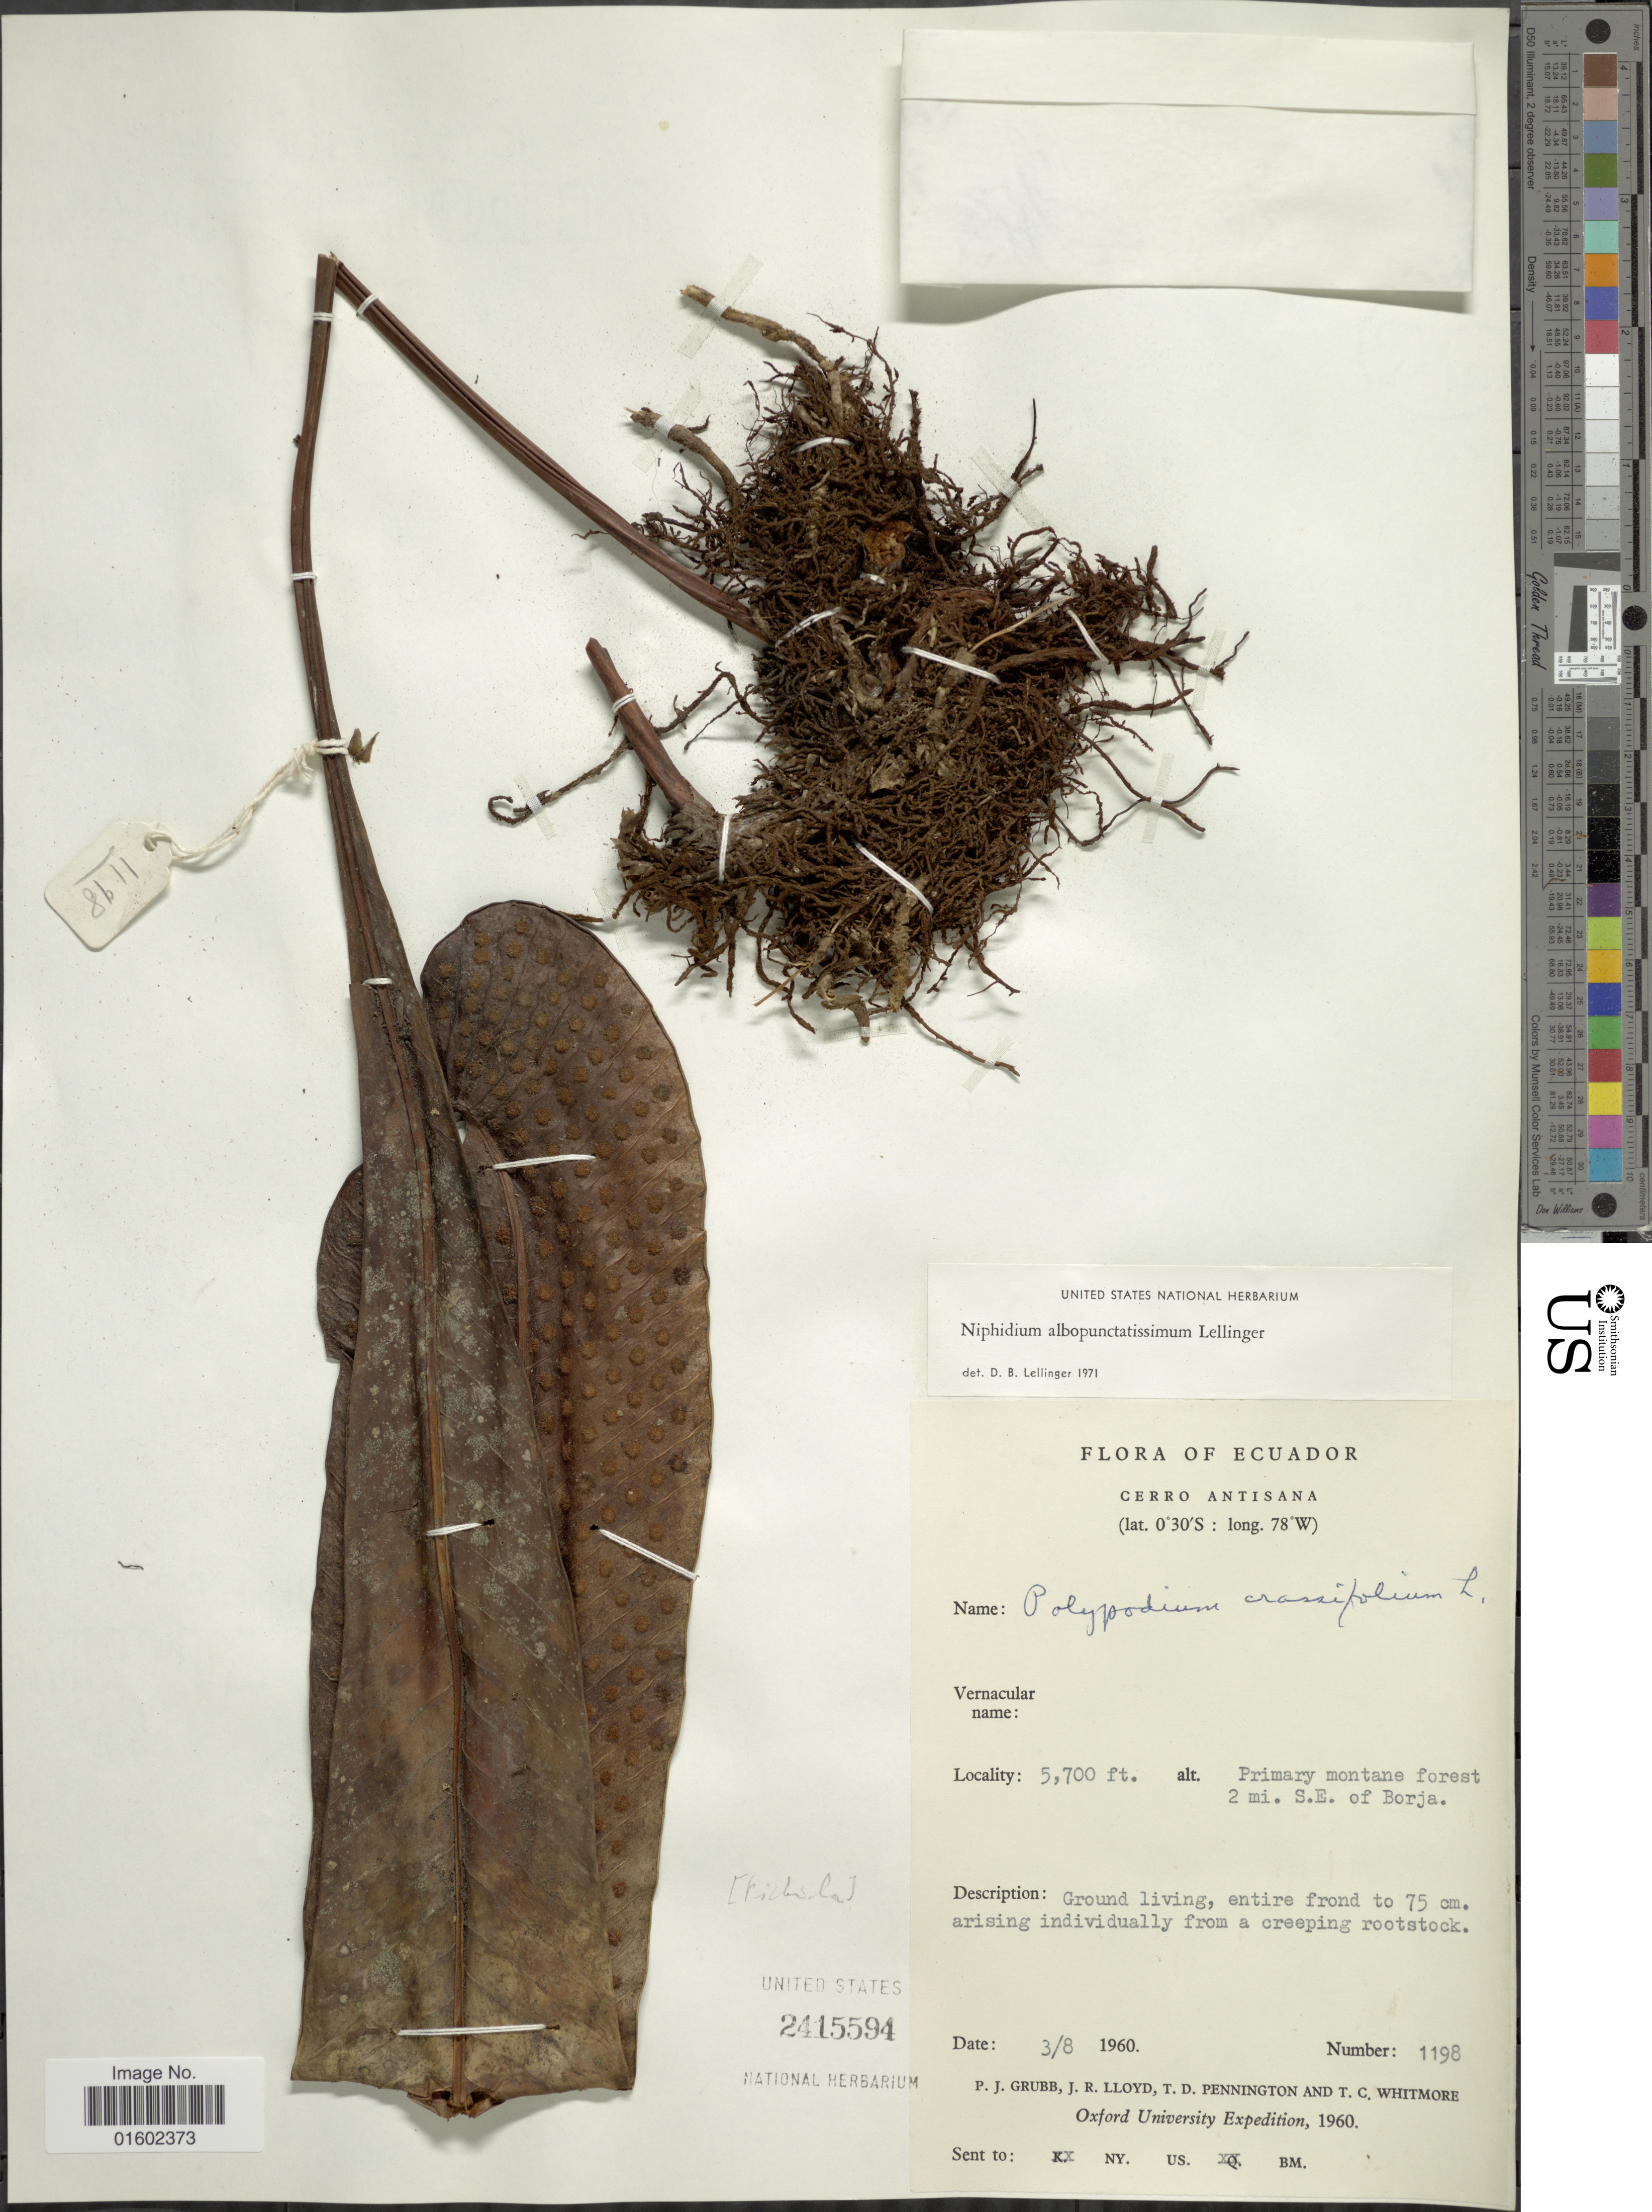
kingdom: Plantae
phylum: Tracheophyta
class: Polypodiopsida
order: Polypodiales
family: Polypodiaceae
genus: Niphidium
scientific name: Niphidium albopunctatissimum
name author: Lellinger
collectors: P. J. Grubb, J. R. Lloyd, T. D. Pennington & T. C. Whitmore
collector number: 1198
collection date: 1960-08-03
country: Ecuador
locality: Cerro Antisana, Primary Montane forest 2 mi. S.E. of Borja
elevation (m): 1737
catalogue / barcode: US 2415594